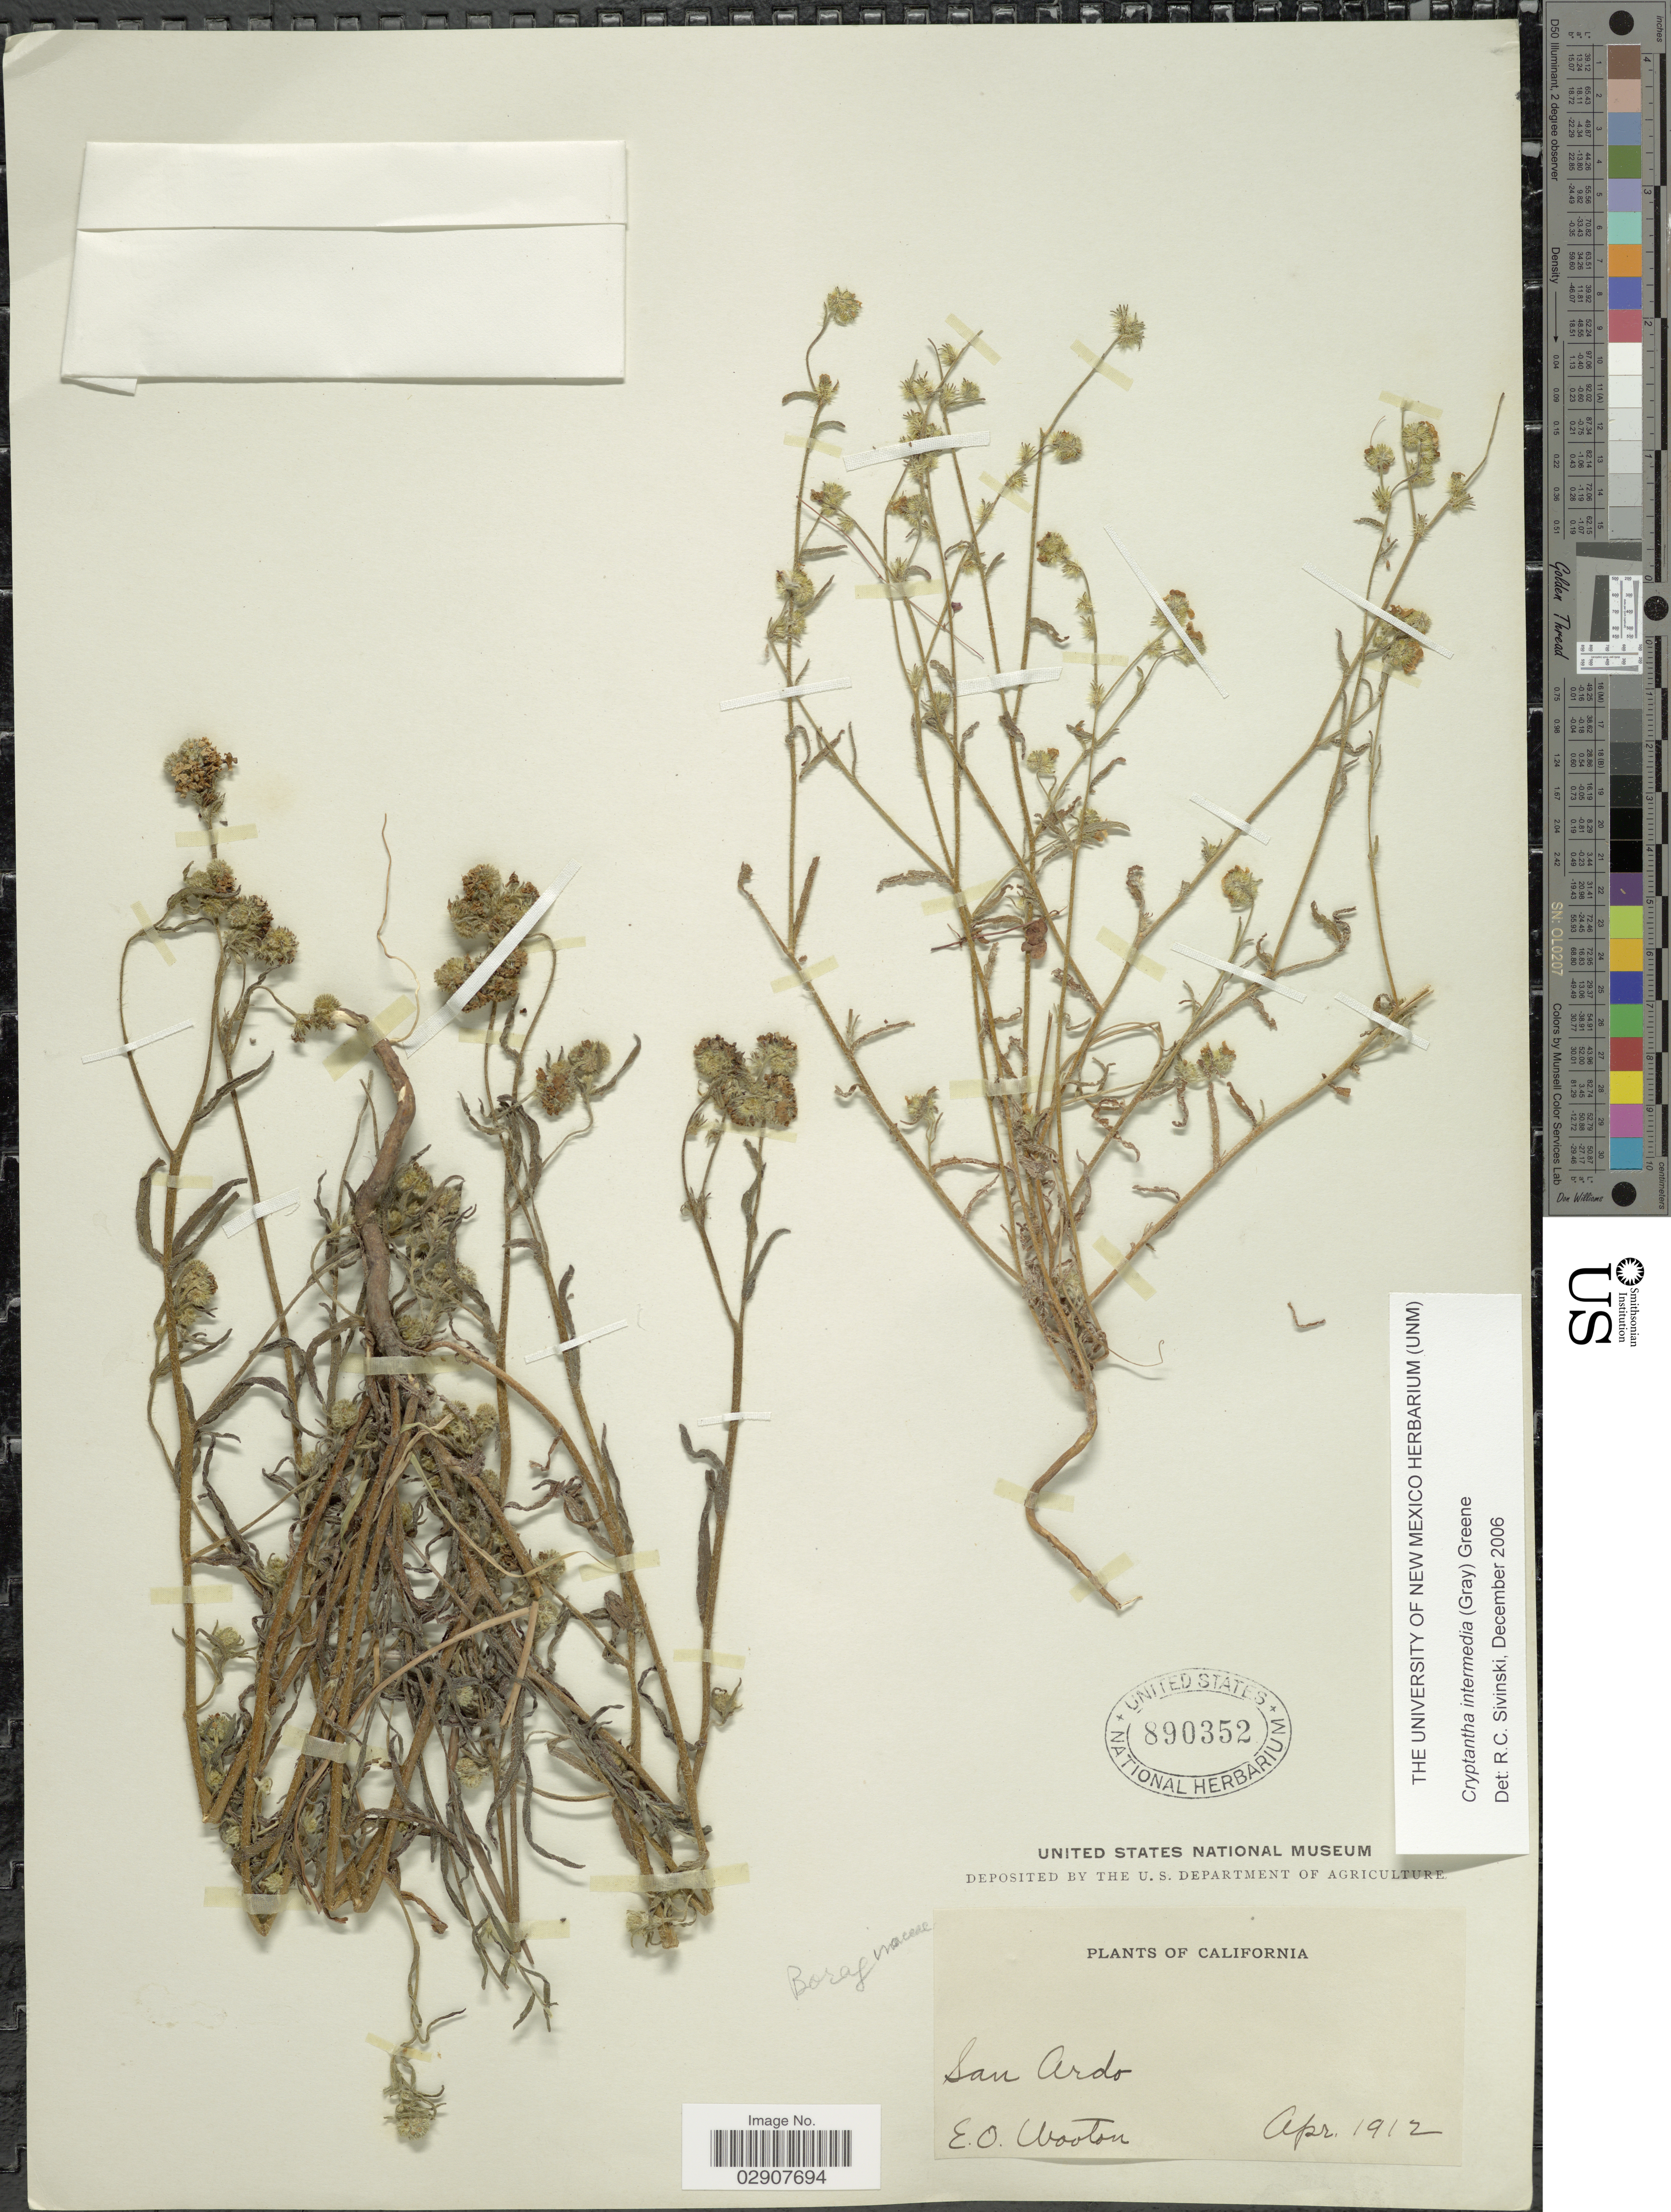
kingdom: Plantae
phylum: Tracheophyta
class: Magnoliopsida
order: Boraginales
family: Boraginaceae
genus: Cryptantha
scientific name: Cryptantha intermedia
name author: (A. Gray) Greene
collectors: E. O. Wooton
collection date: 1912-04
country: United States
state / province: California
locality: San Ardo.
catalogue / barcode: US 890352